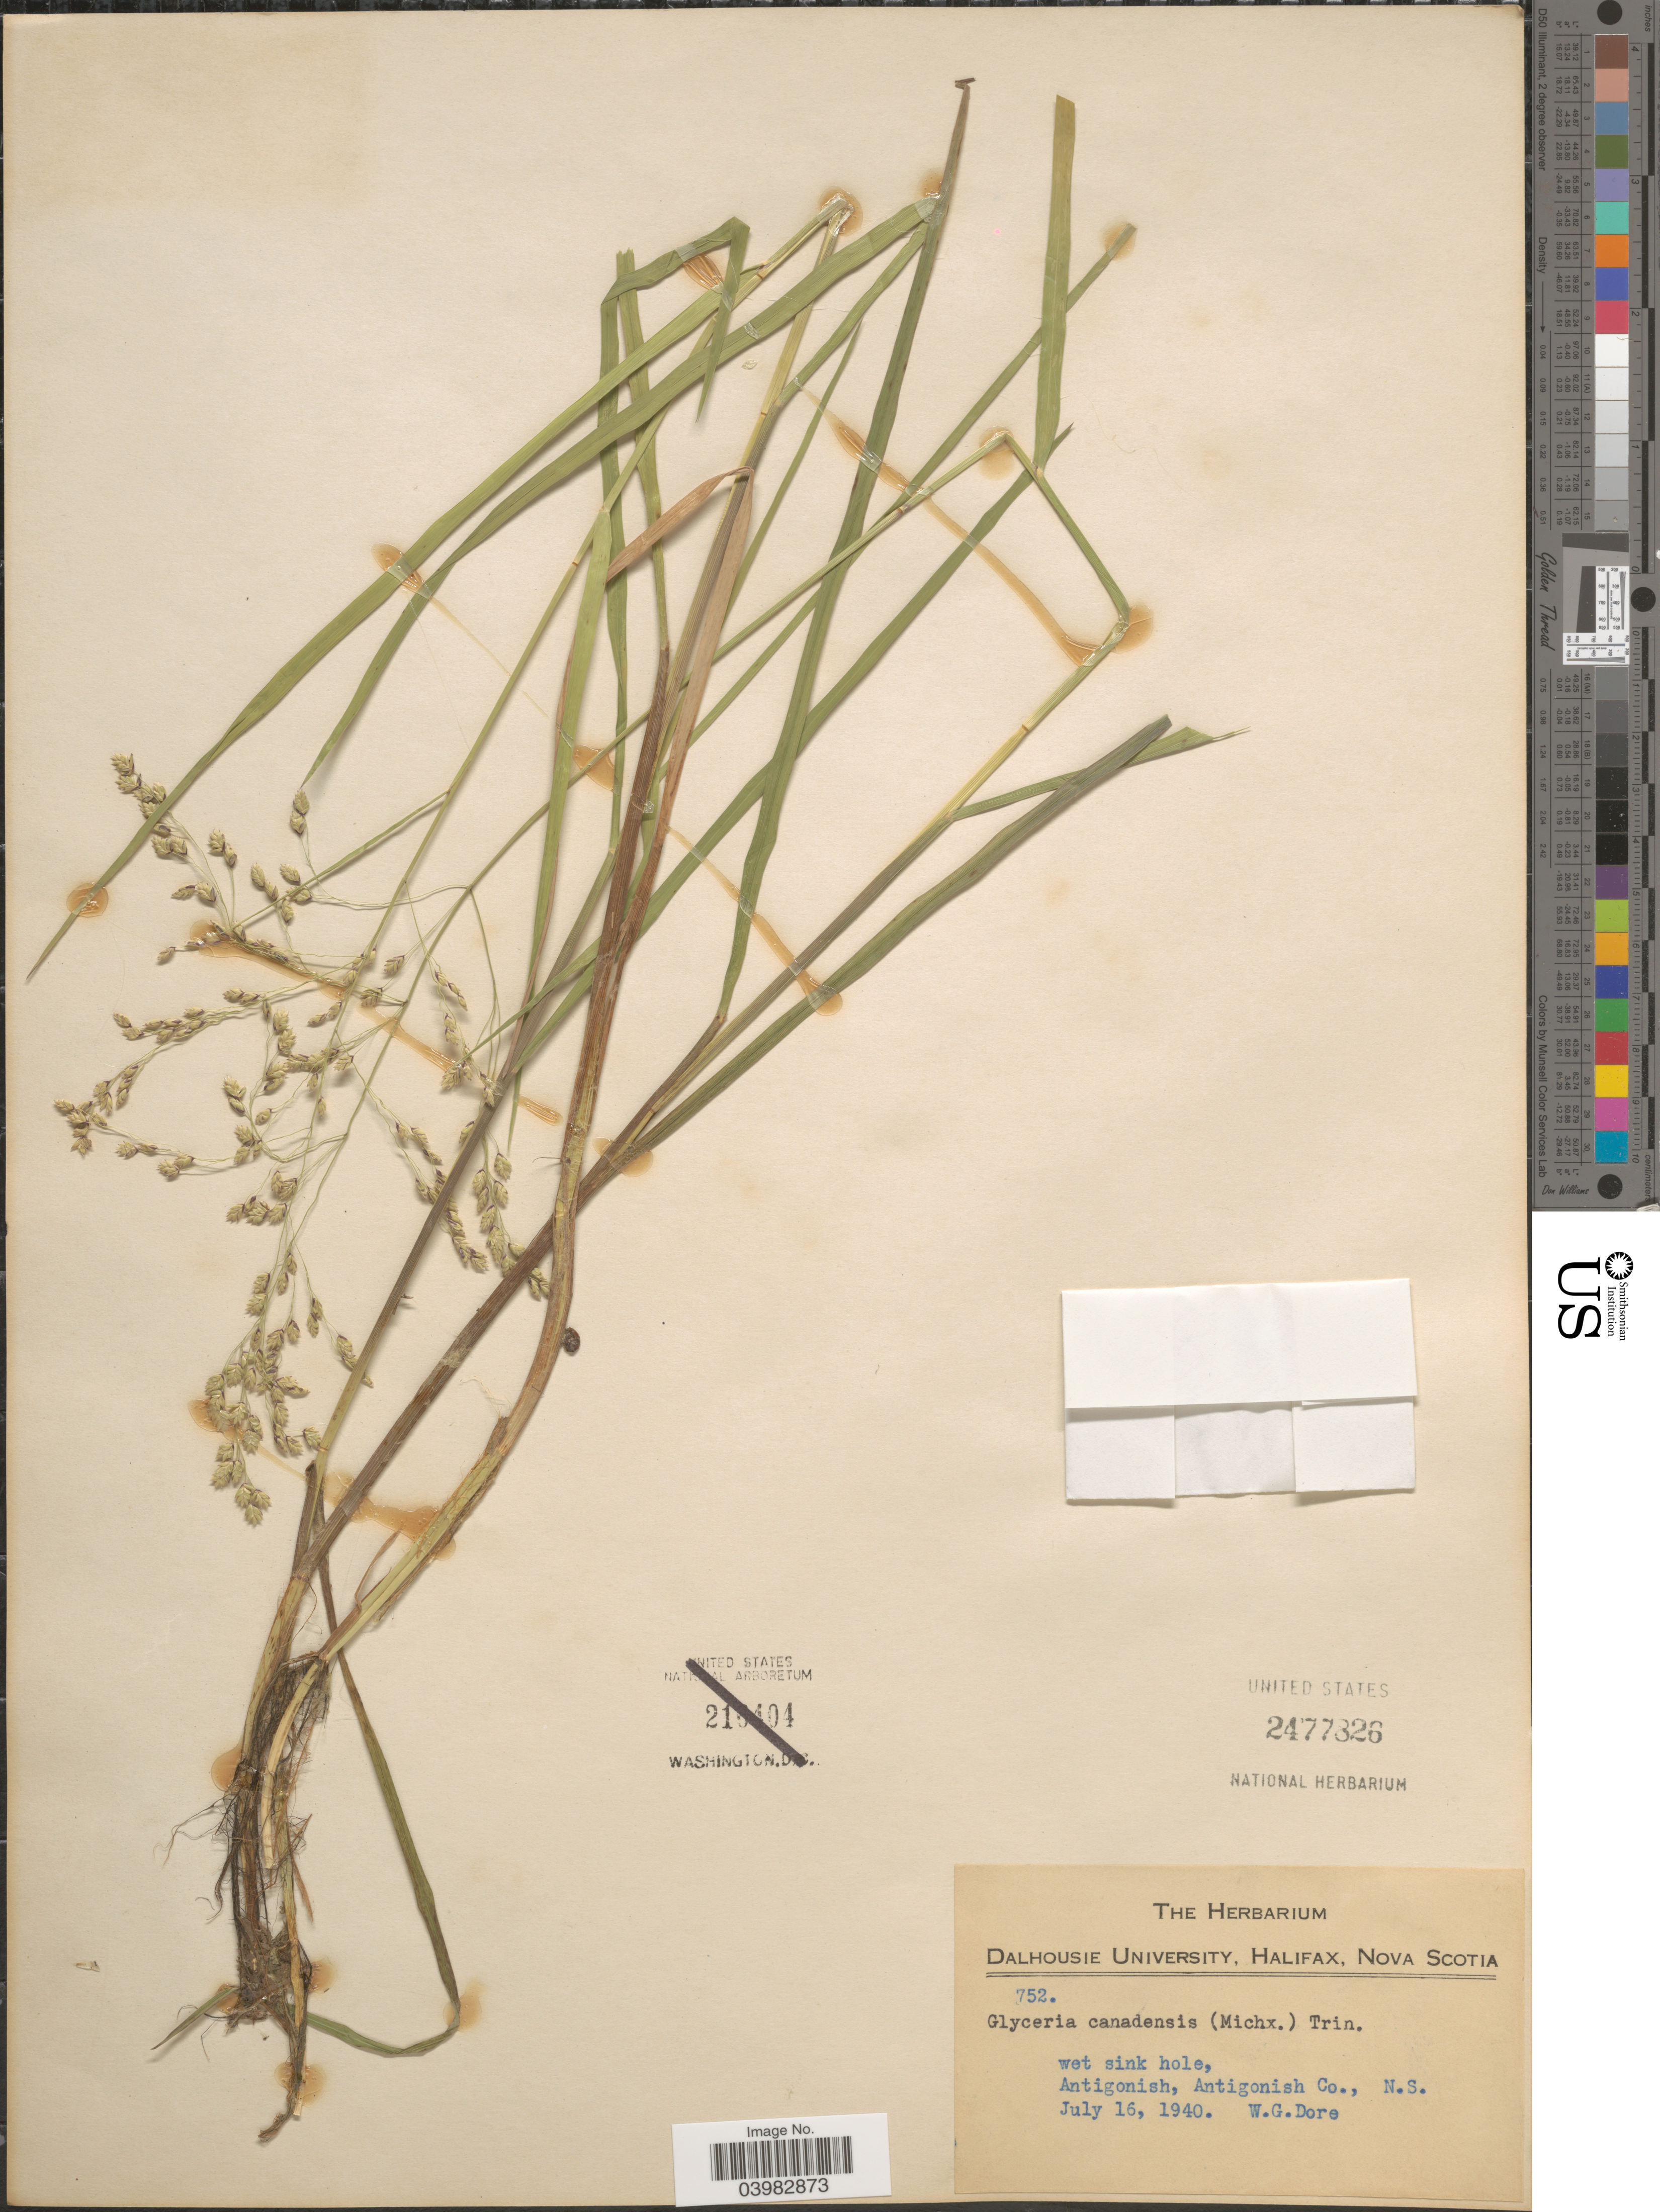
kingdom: Plantae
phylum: Tracheophyta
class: Liliopsida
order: Poales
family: Poaceae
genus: Glyceria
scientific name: Glyceria canadensis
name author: (Michx.) Trin.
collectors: W. Dore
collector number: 752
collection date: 1940-07-16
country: Canada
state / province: Nova Scotia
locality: Antigonish, Antigonish Co.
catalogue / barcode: US 2477826